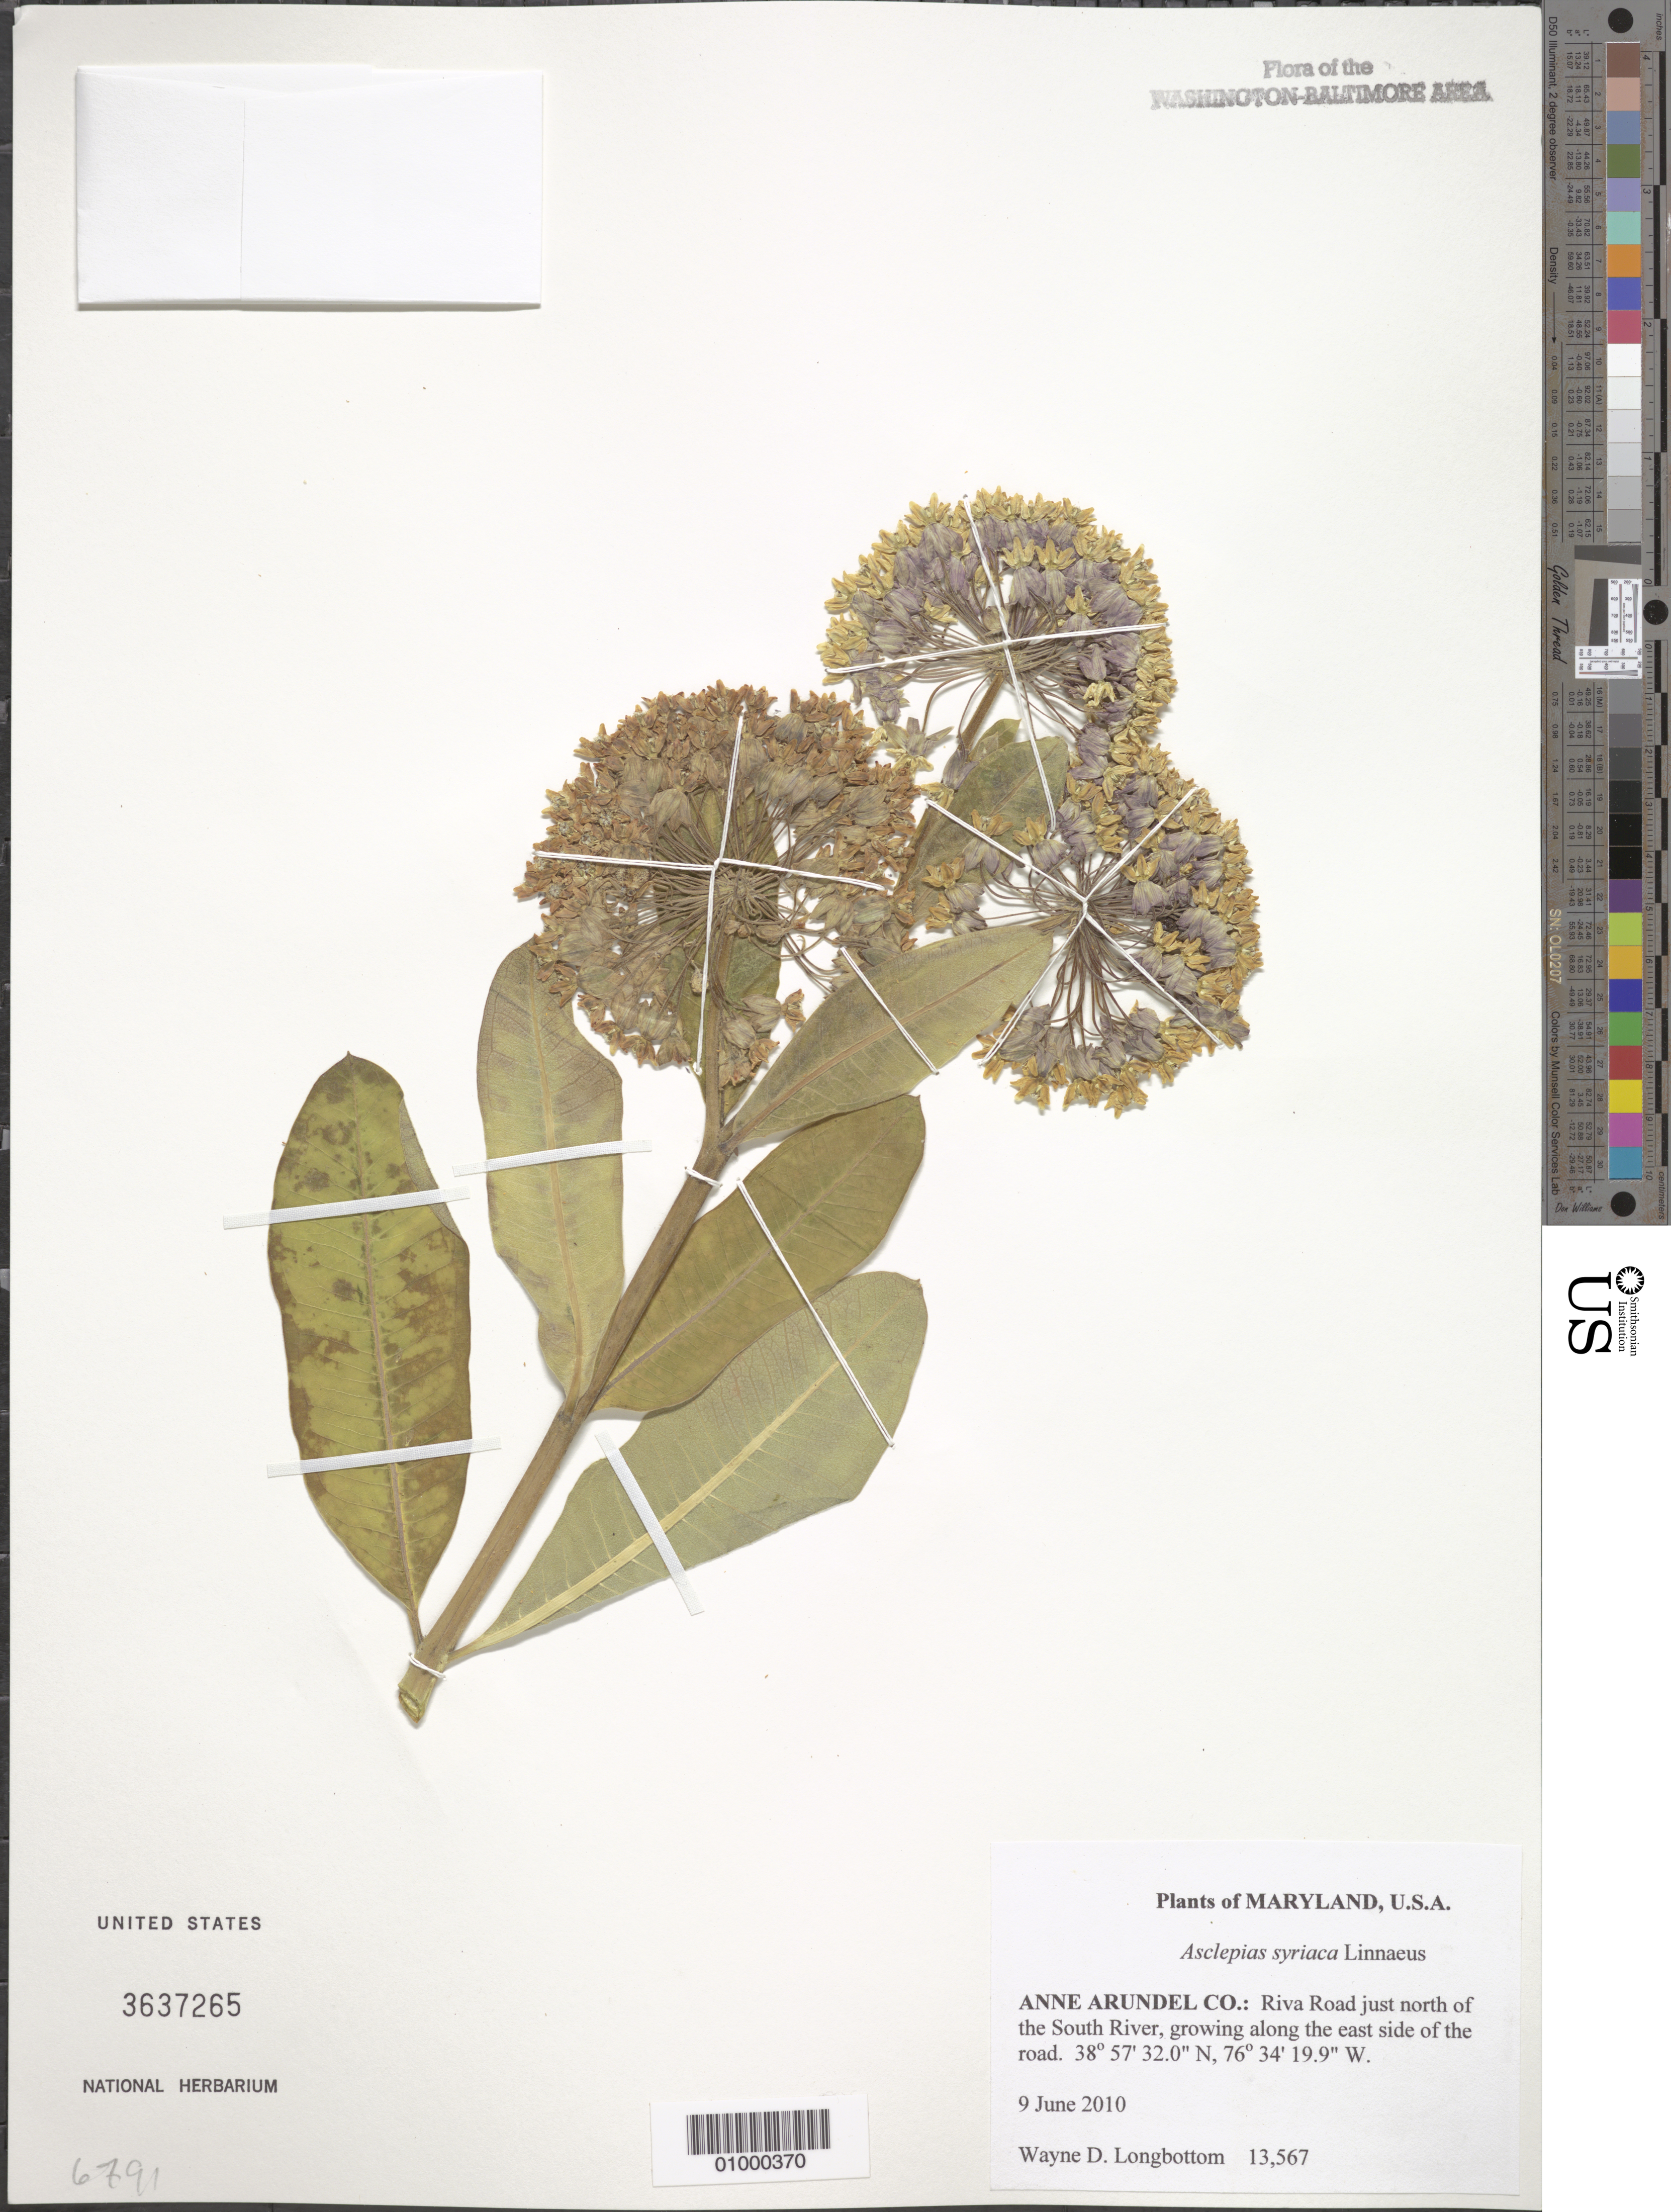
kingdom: Plantae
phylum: Tracheophyta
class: Magnoliopsida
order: Gentianales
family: Apocynaceae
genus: Asclepias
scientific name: Asclepias syriaca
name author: L.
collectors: W. D. Longbottom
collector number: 13567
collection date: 2010-06-09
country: United States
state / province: Maryland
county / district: Anne Arundel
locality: Riva Road just north of the South River, growing along the east side of the road.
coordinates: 38 57 32 N, 76 34 19.9 W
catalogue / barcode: US 3637265